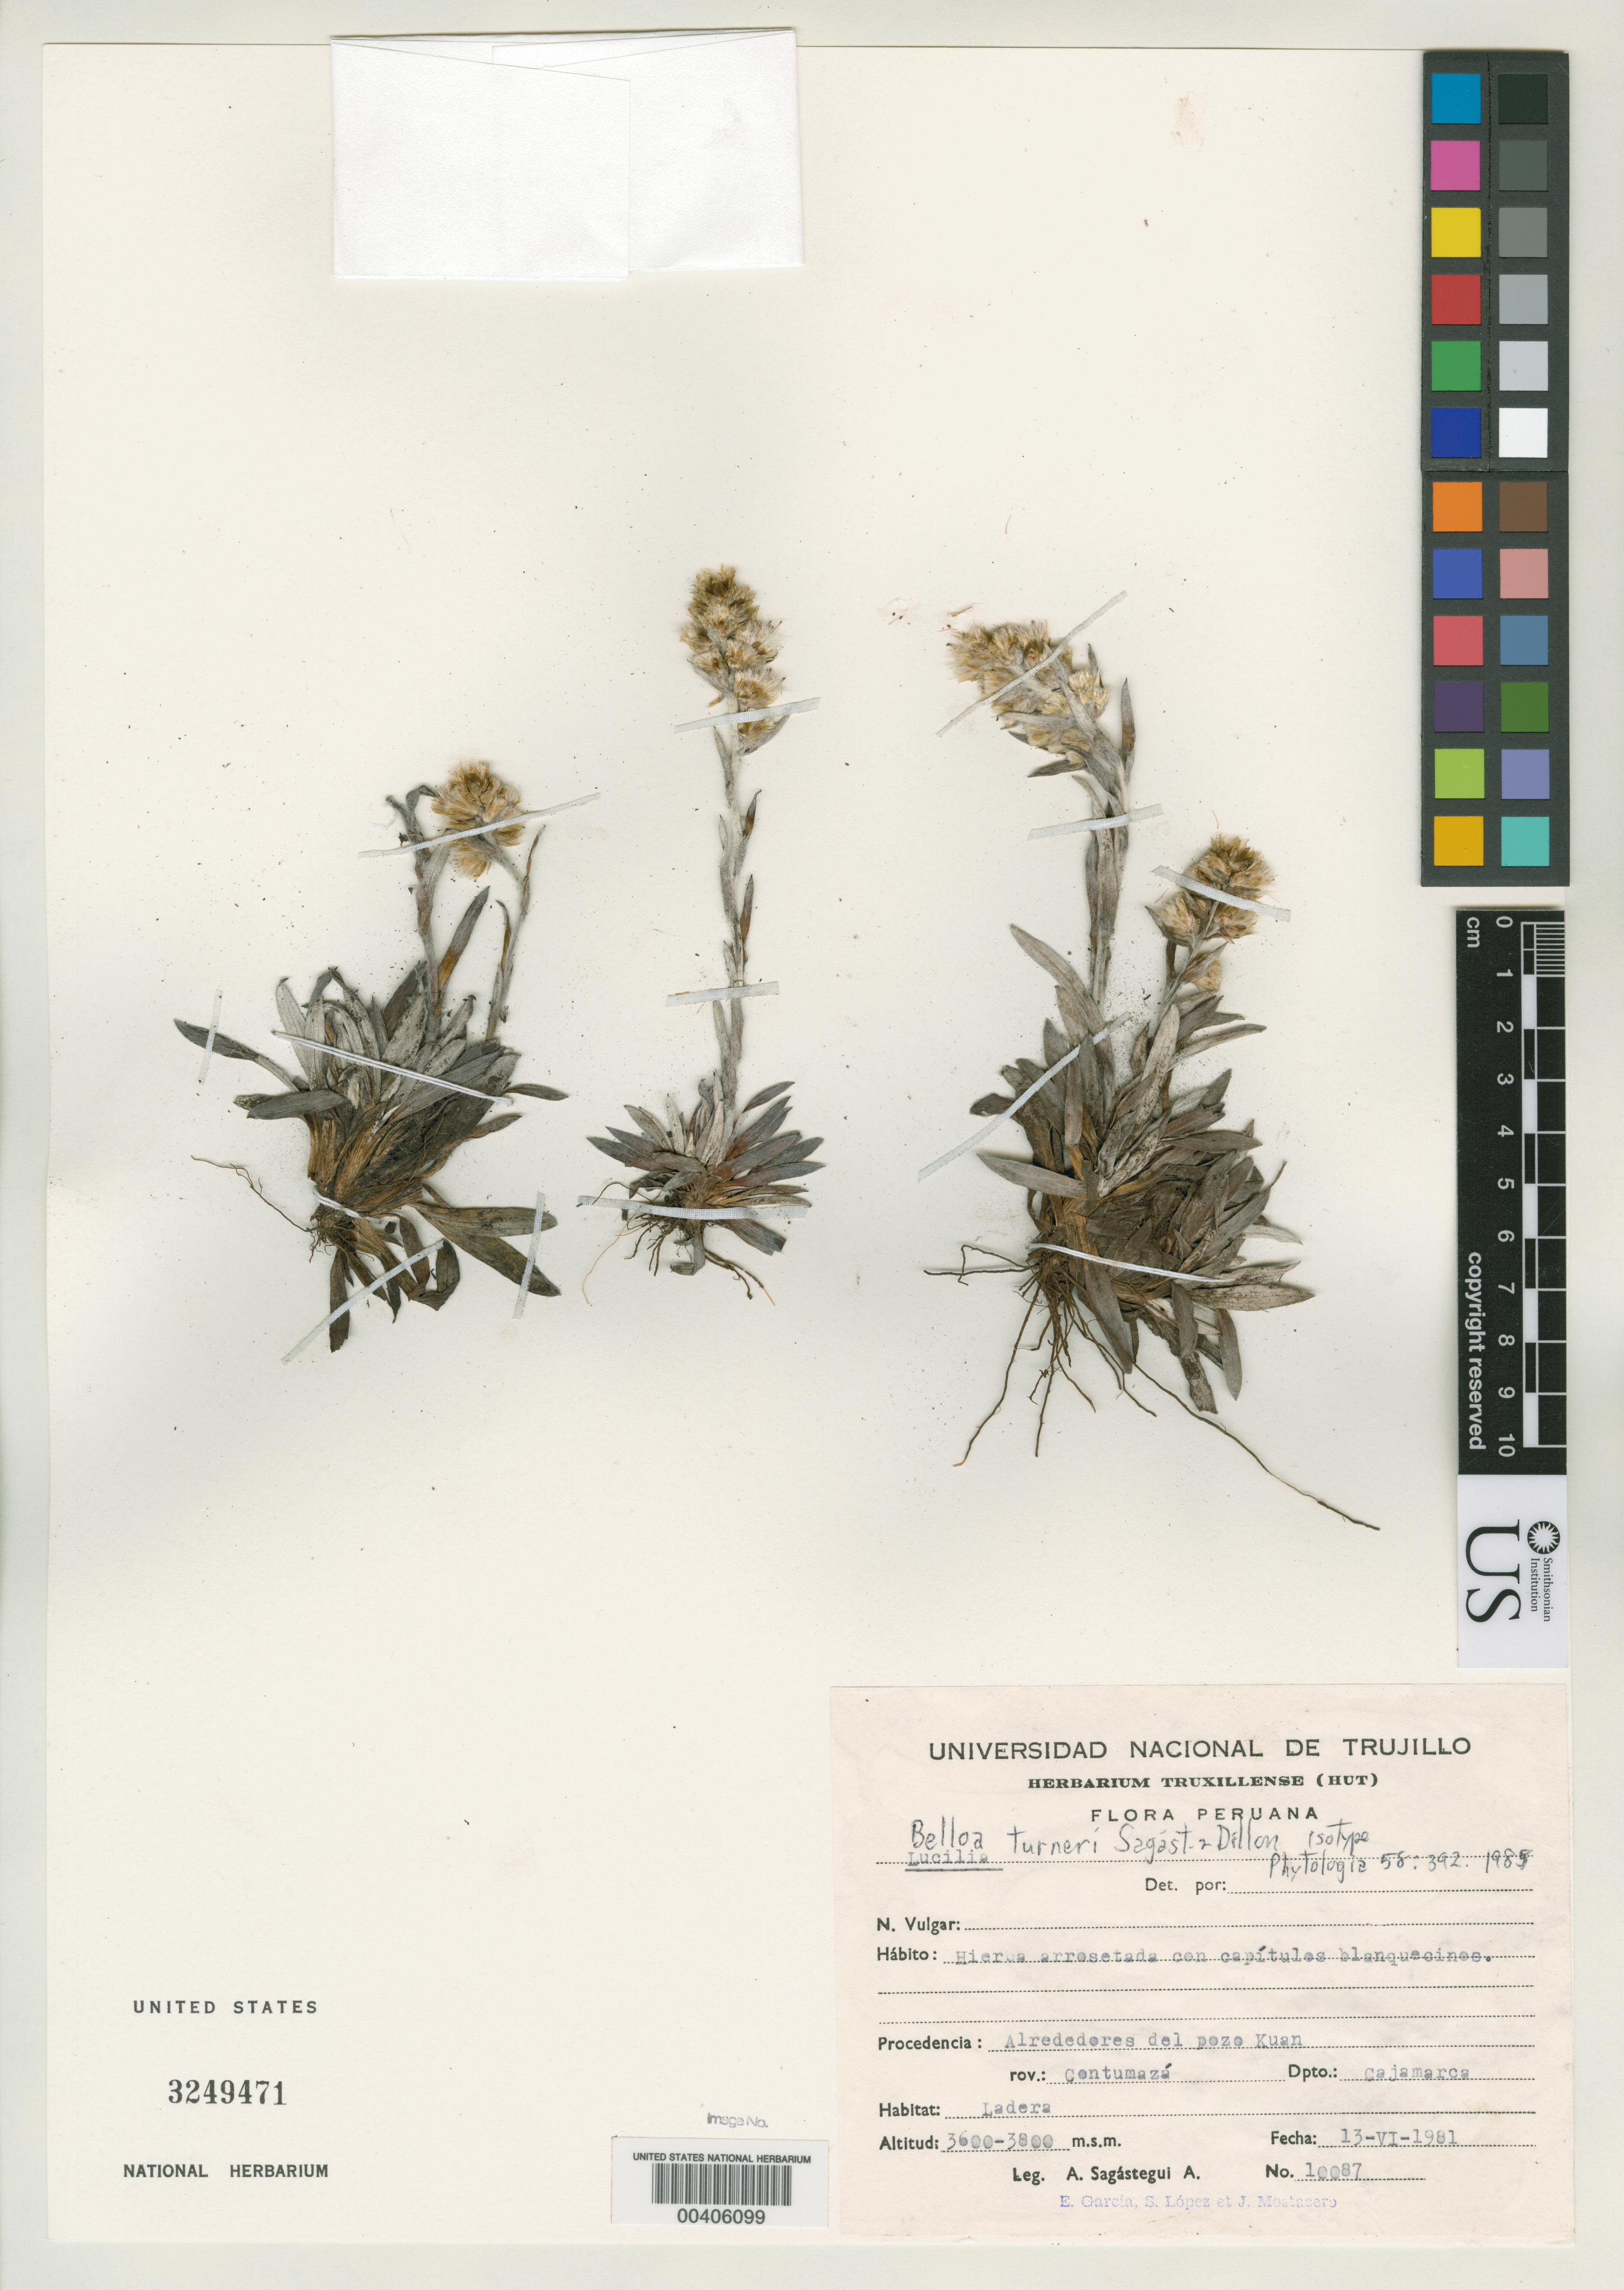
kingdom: Plantae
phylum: Tracheophyta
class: Magnoliopsida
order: Asterales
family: Asteraceae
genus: Belloa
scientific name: Belloa turneri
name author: Sagást. & M.O. Dillon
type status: Isotype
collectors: A. Sagástegui A.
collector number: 10087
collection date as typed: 13 Jun 1981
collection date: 1981-06-13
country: Peru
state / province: Cajamarca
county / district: Contumazá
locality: alrededores del Pozo Kuan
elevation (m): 3600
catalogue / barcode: US 3249471